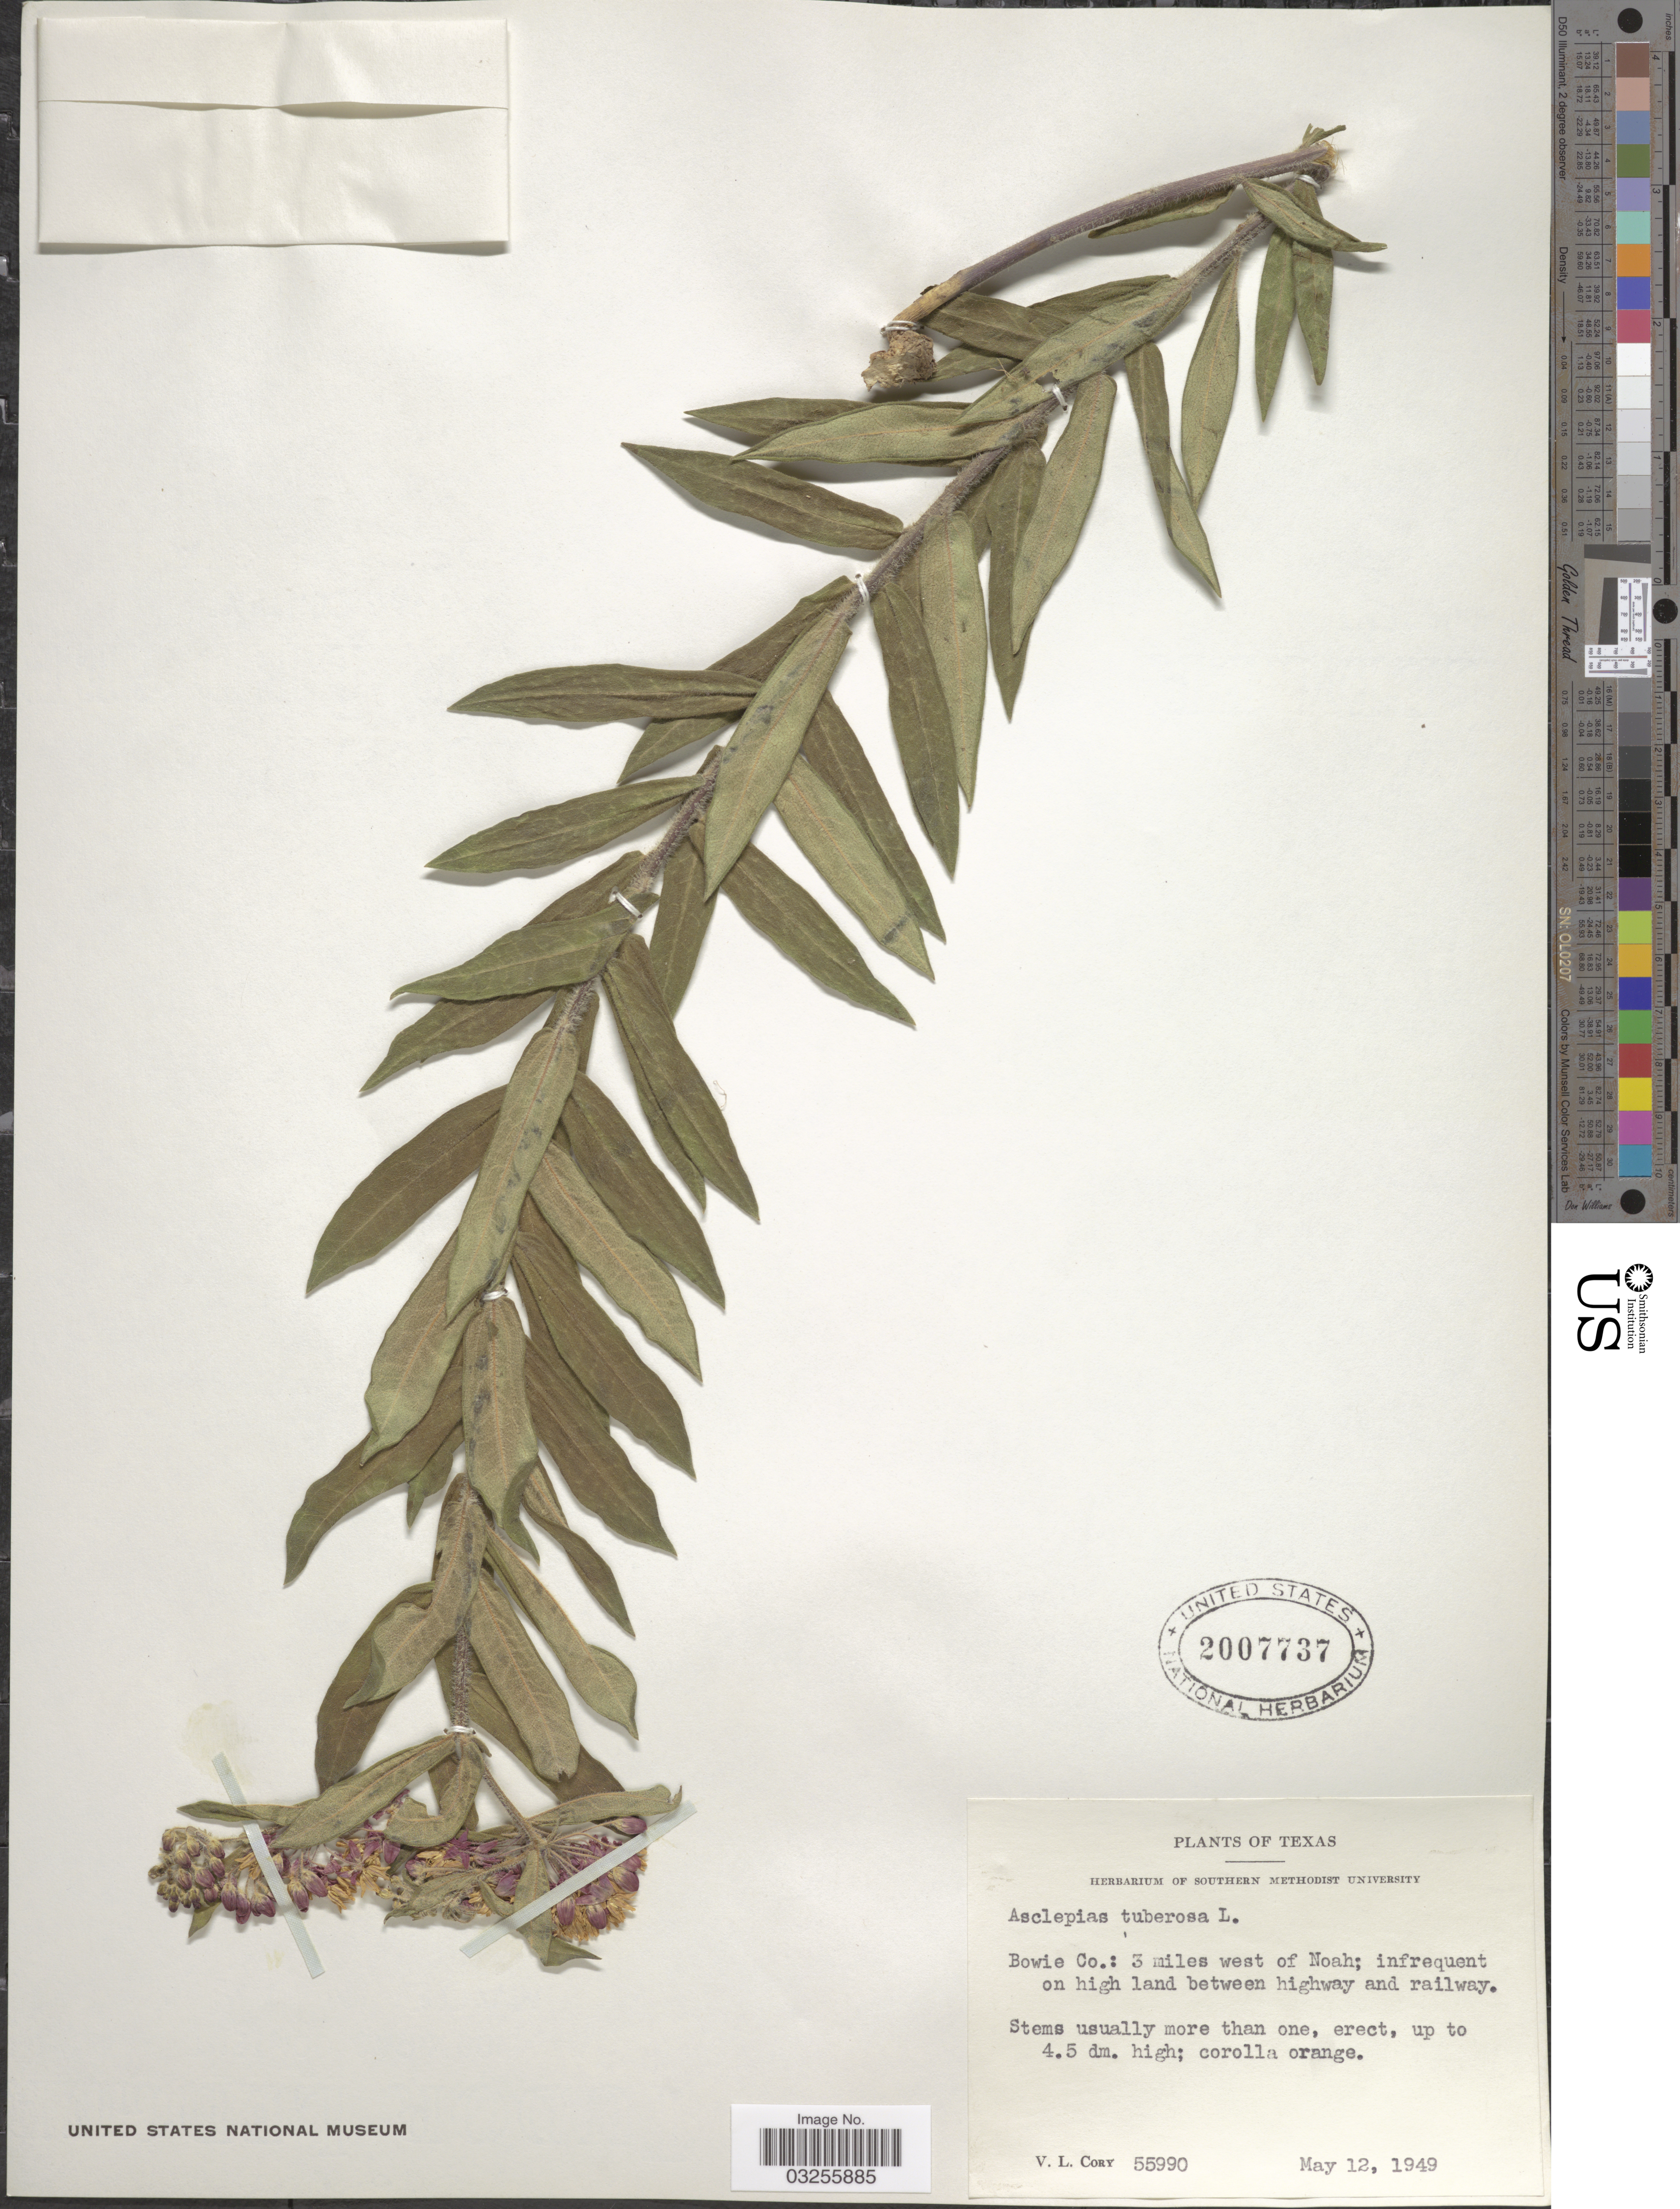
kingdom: Plantae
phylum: Tracheophyta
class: Magnoliopsida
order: Gentianales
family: Apocynaceae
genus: Asclepias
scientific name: Asclepias tuberosa subsp. interior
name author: Woodson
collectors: V. Cory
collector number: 55990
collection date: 1949-05-12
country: United States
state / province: Texas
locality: Bowie Co.: 3 miles west of Noah; infrequent on high land between highway and railway.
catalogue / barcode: US 2007737